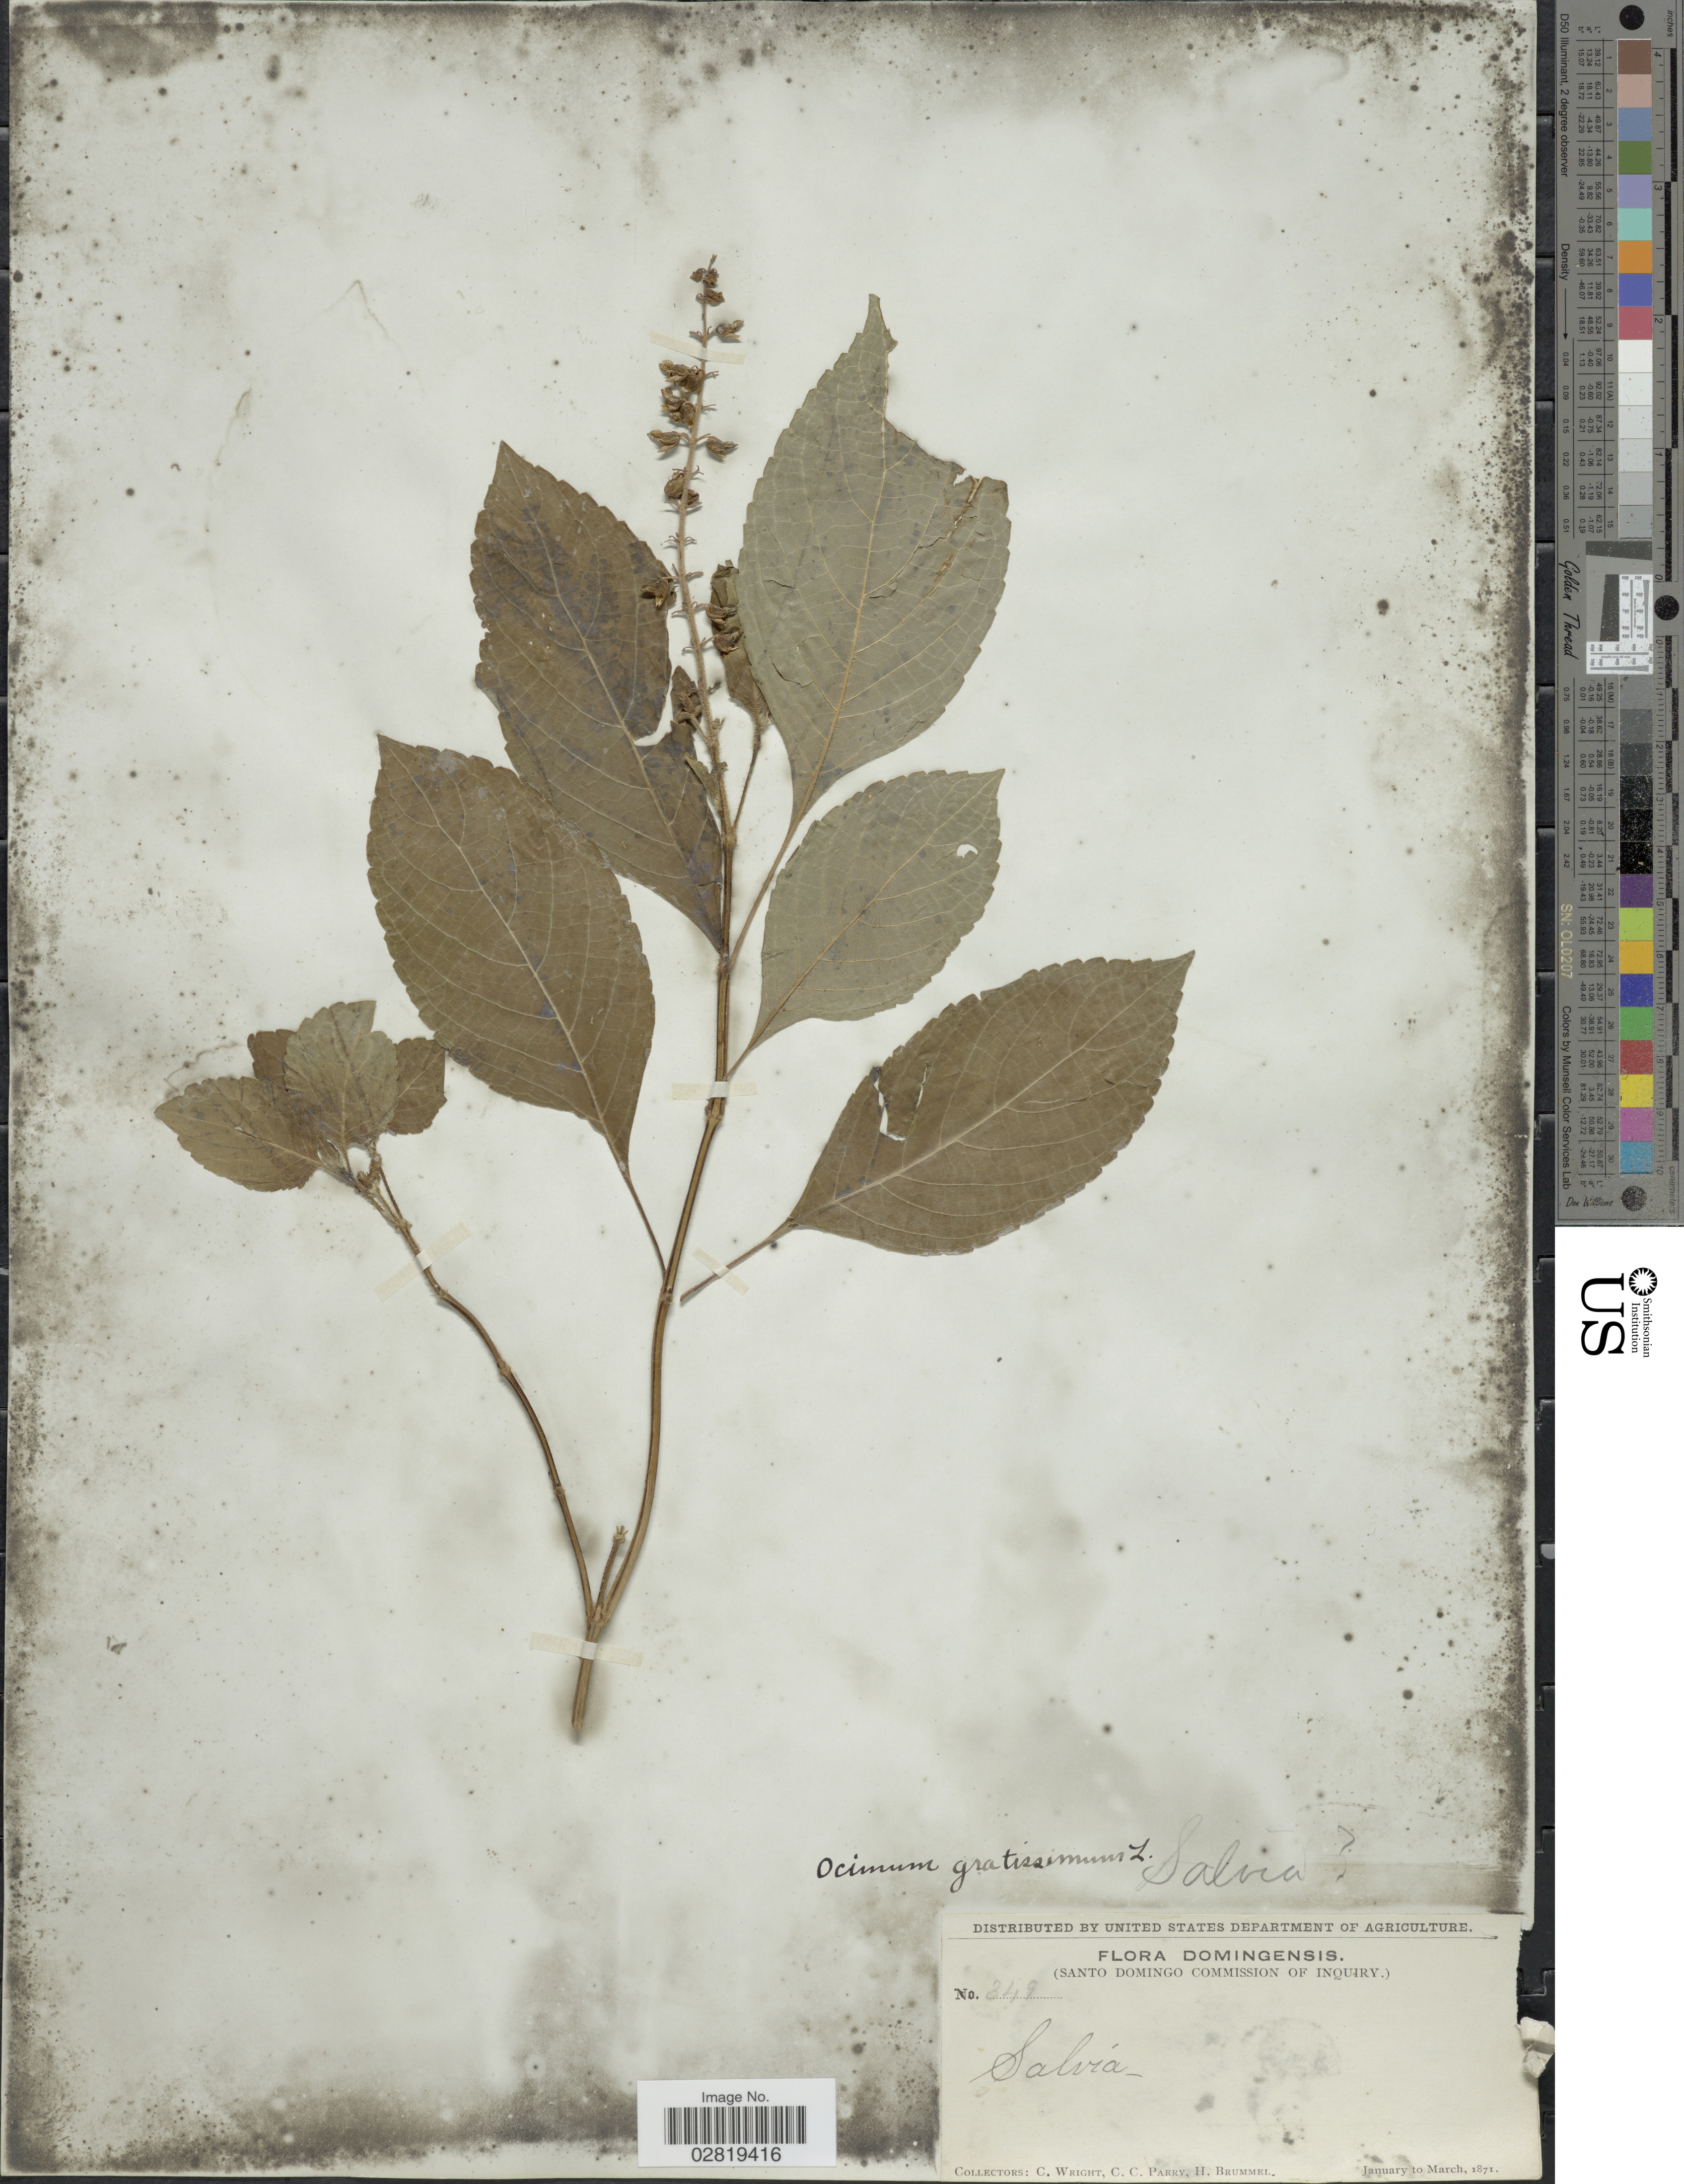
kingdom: Plantae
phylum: Tracheophyta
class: Magnoliopsida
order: Lamiales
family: Lamiaceae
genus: Ocimum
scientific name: Ocimum gratissimum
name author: L.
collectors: C. Wright, C. C. Parry & P. Brummel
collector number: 349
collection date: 1871-01/1871-03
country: Dominican Republic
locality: Domingensis.